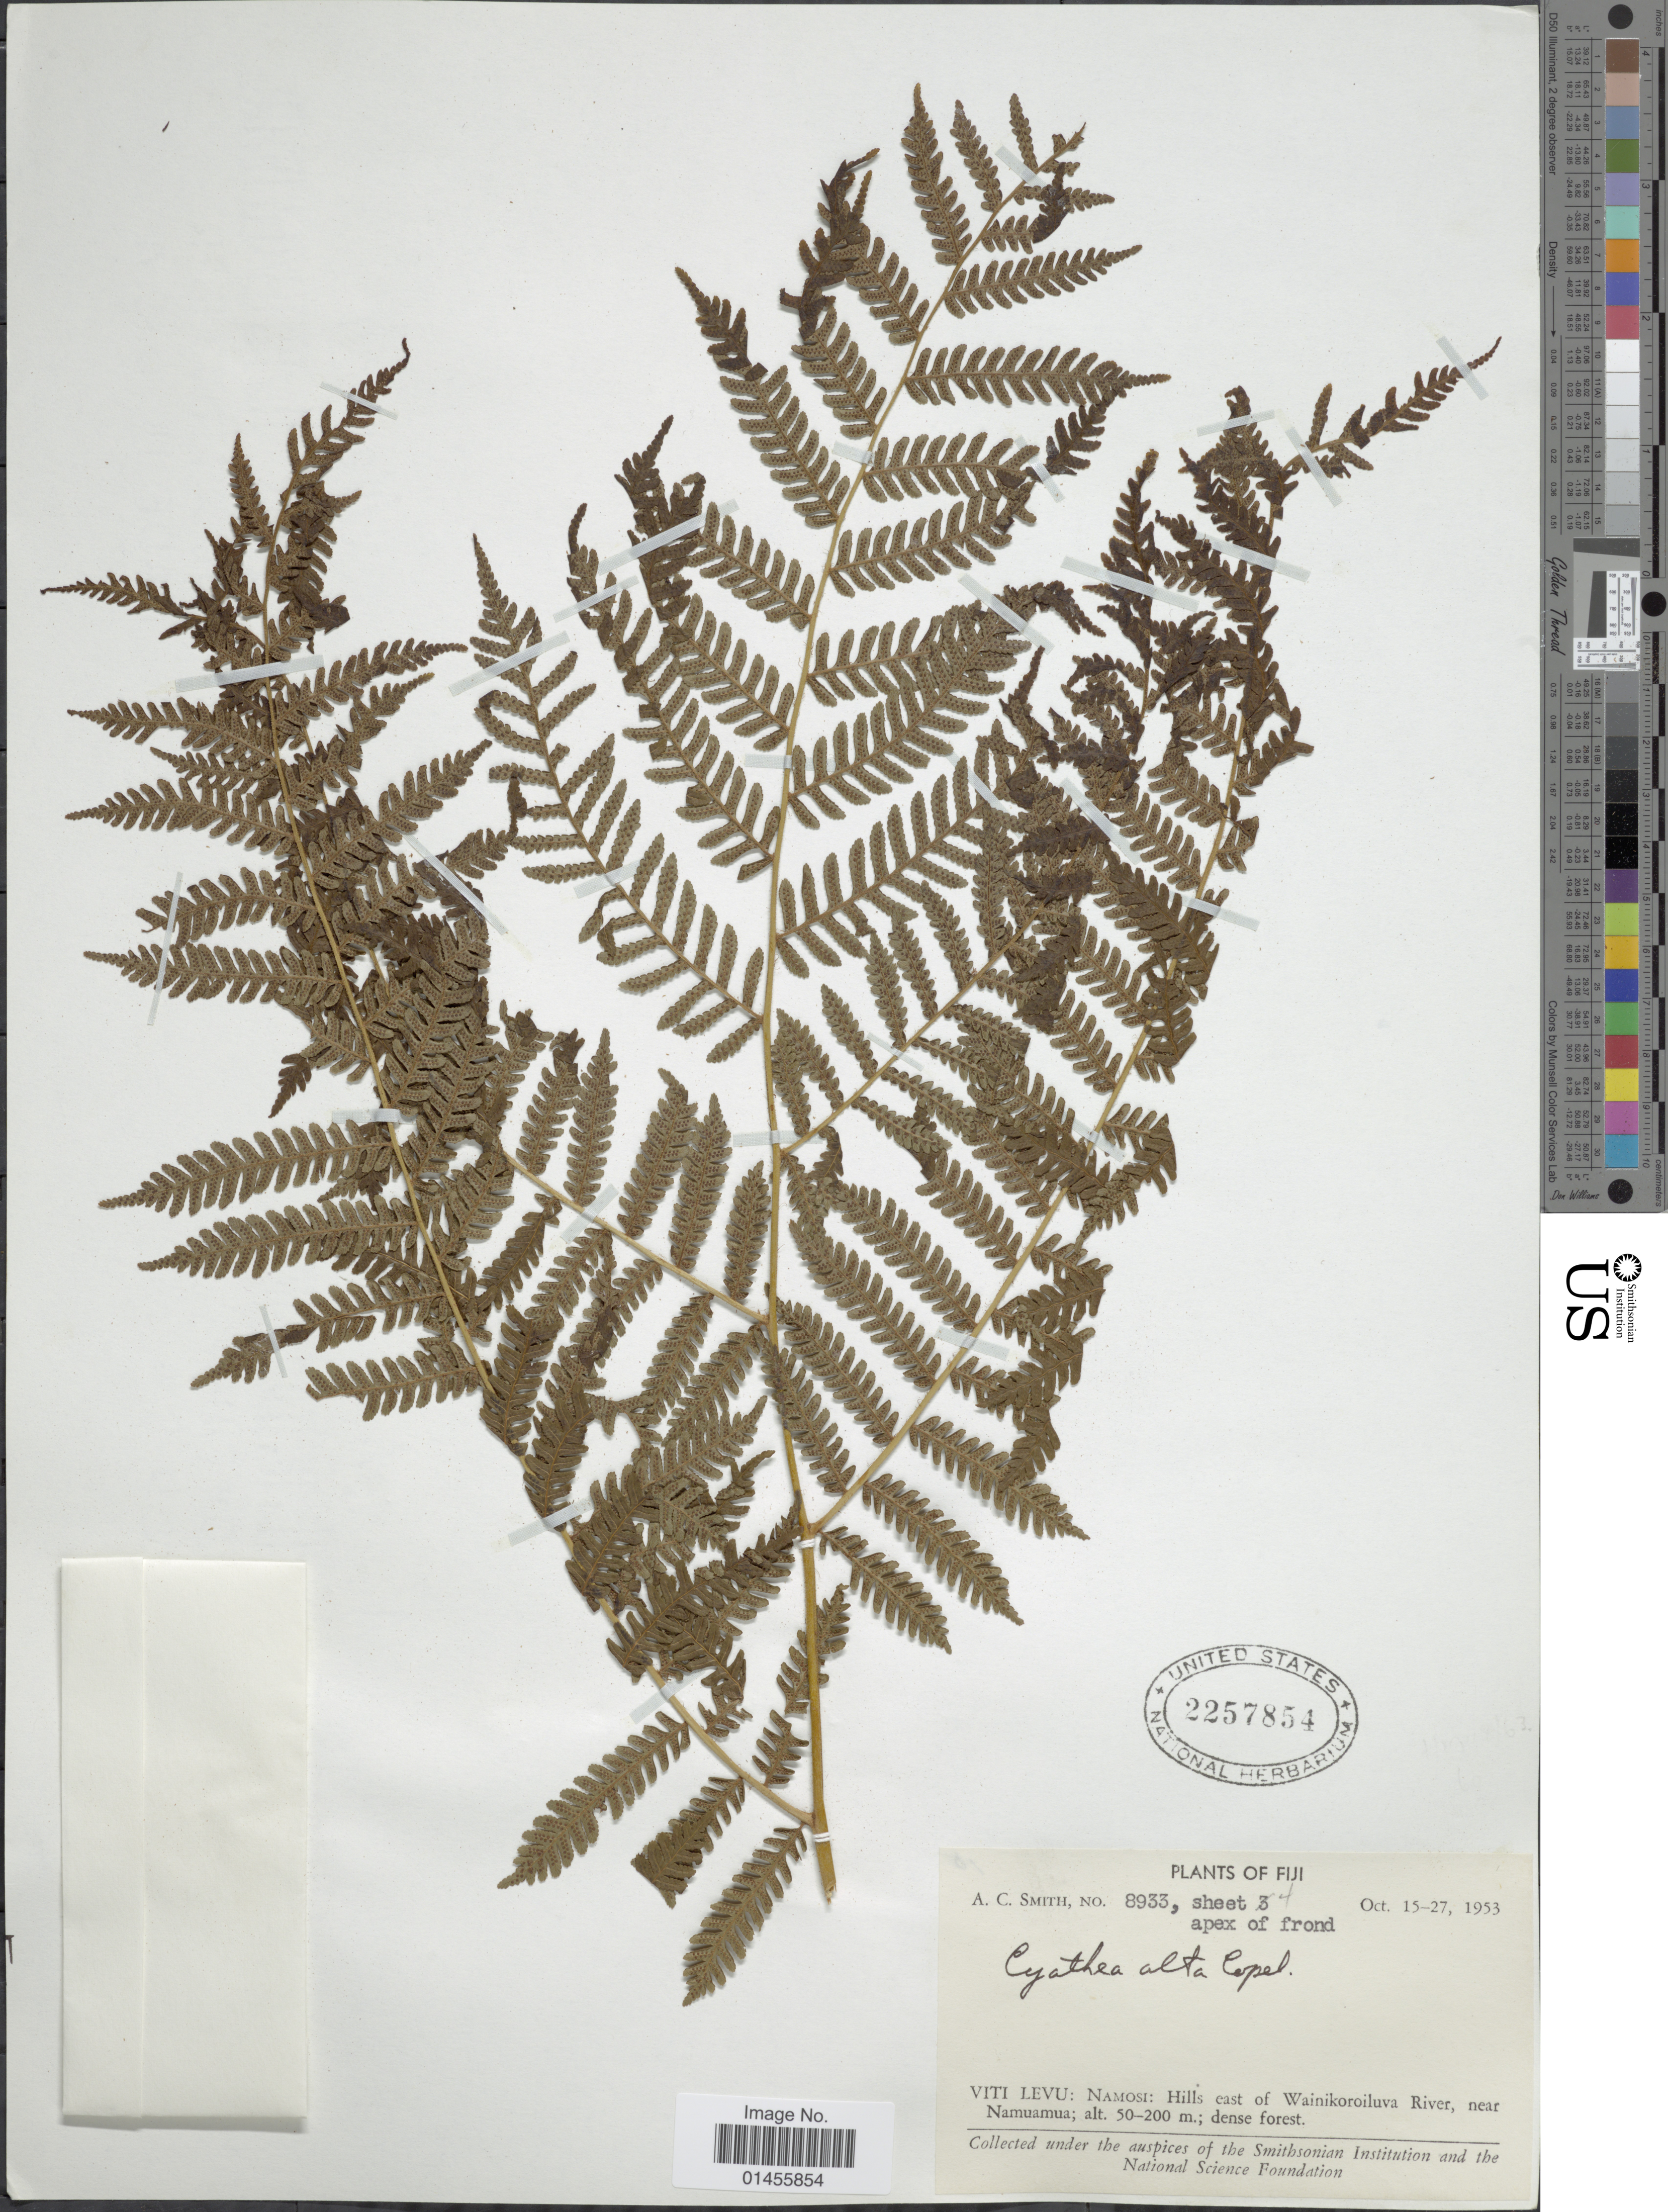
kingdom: Plantae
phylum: Tracheophyta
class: Polypodiopsida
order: Cyatheales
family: Cyatheaceae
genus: Alsophila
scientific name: Alsophila alta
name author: (Copel.) R.M. Tryon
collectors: A. C. Smith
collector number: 8933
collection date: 1953-10-15/1953-10-27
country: Fiji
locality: Viti Levu: Namosi: Hills east of Wainikoroiluva River, near Namuamua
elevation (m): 50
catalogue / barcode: US 2257854